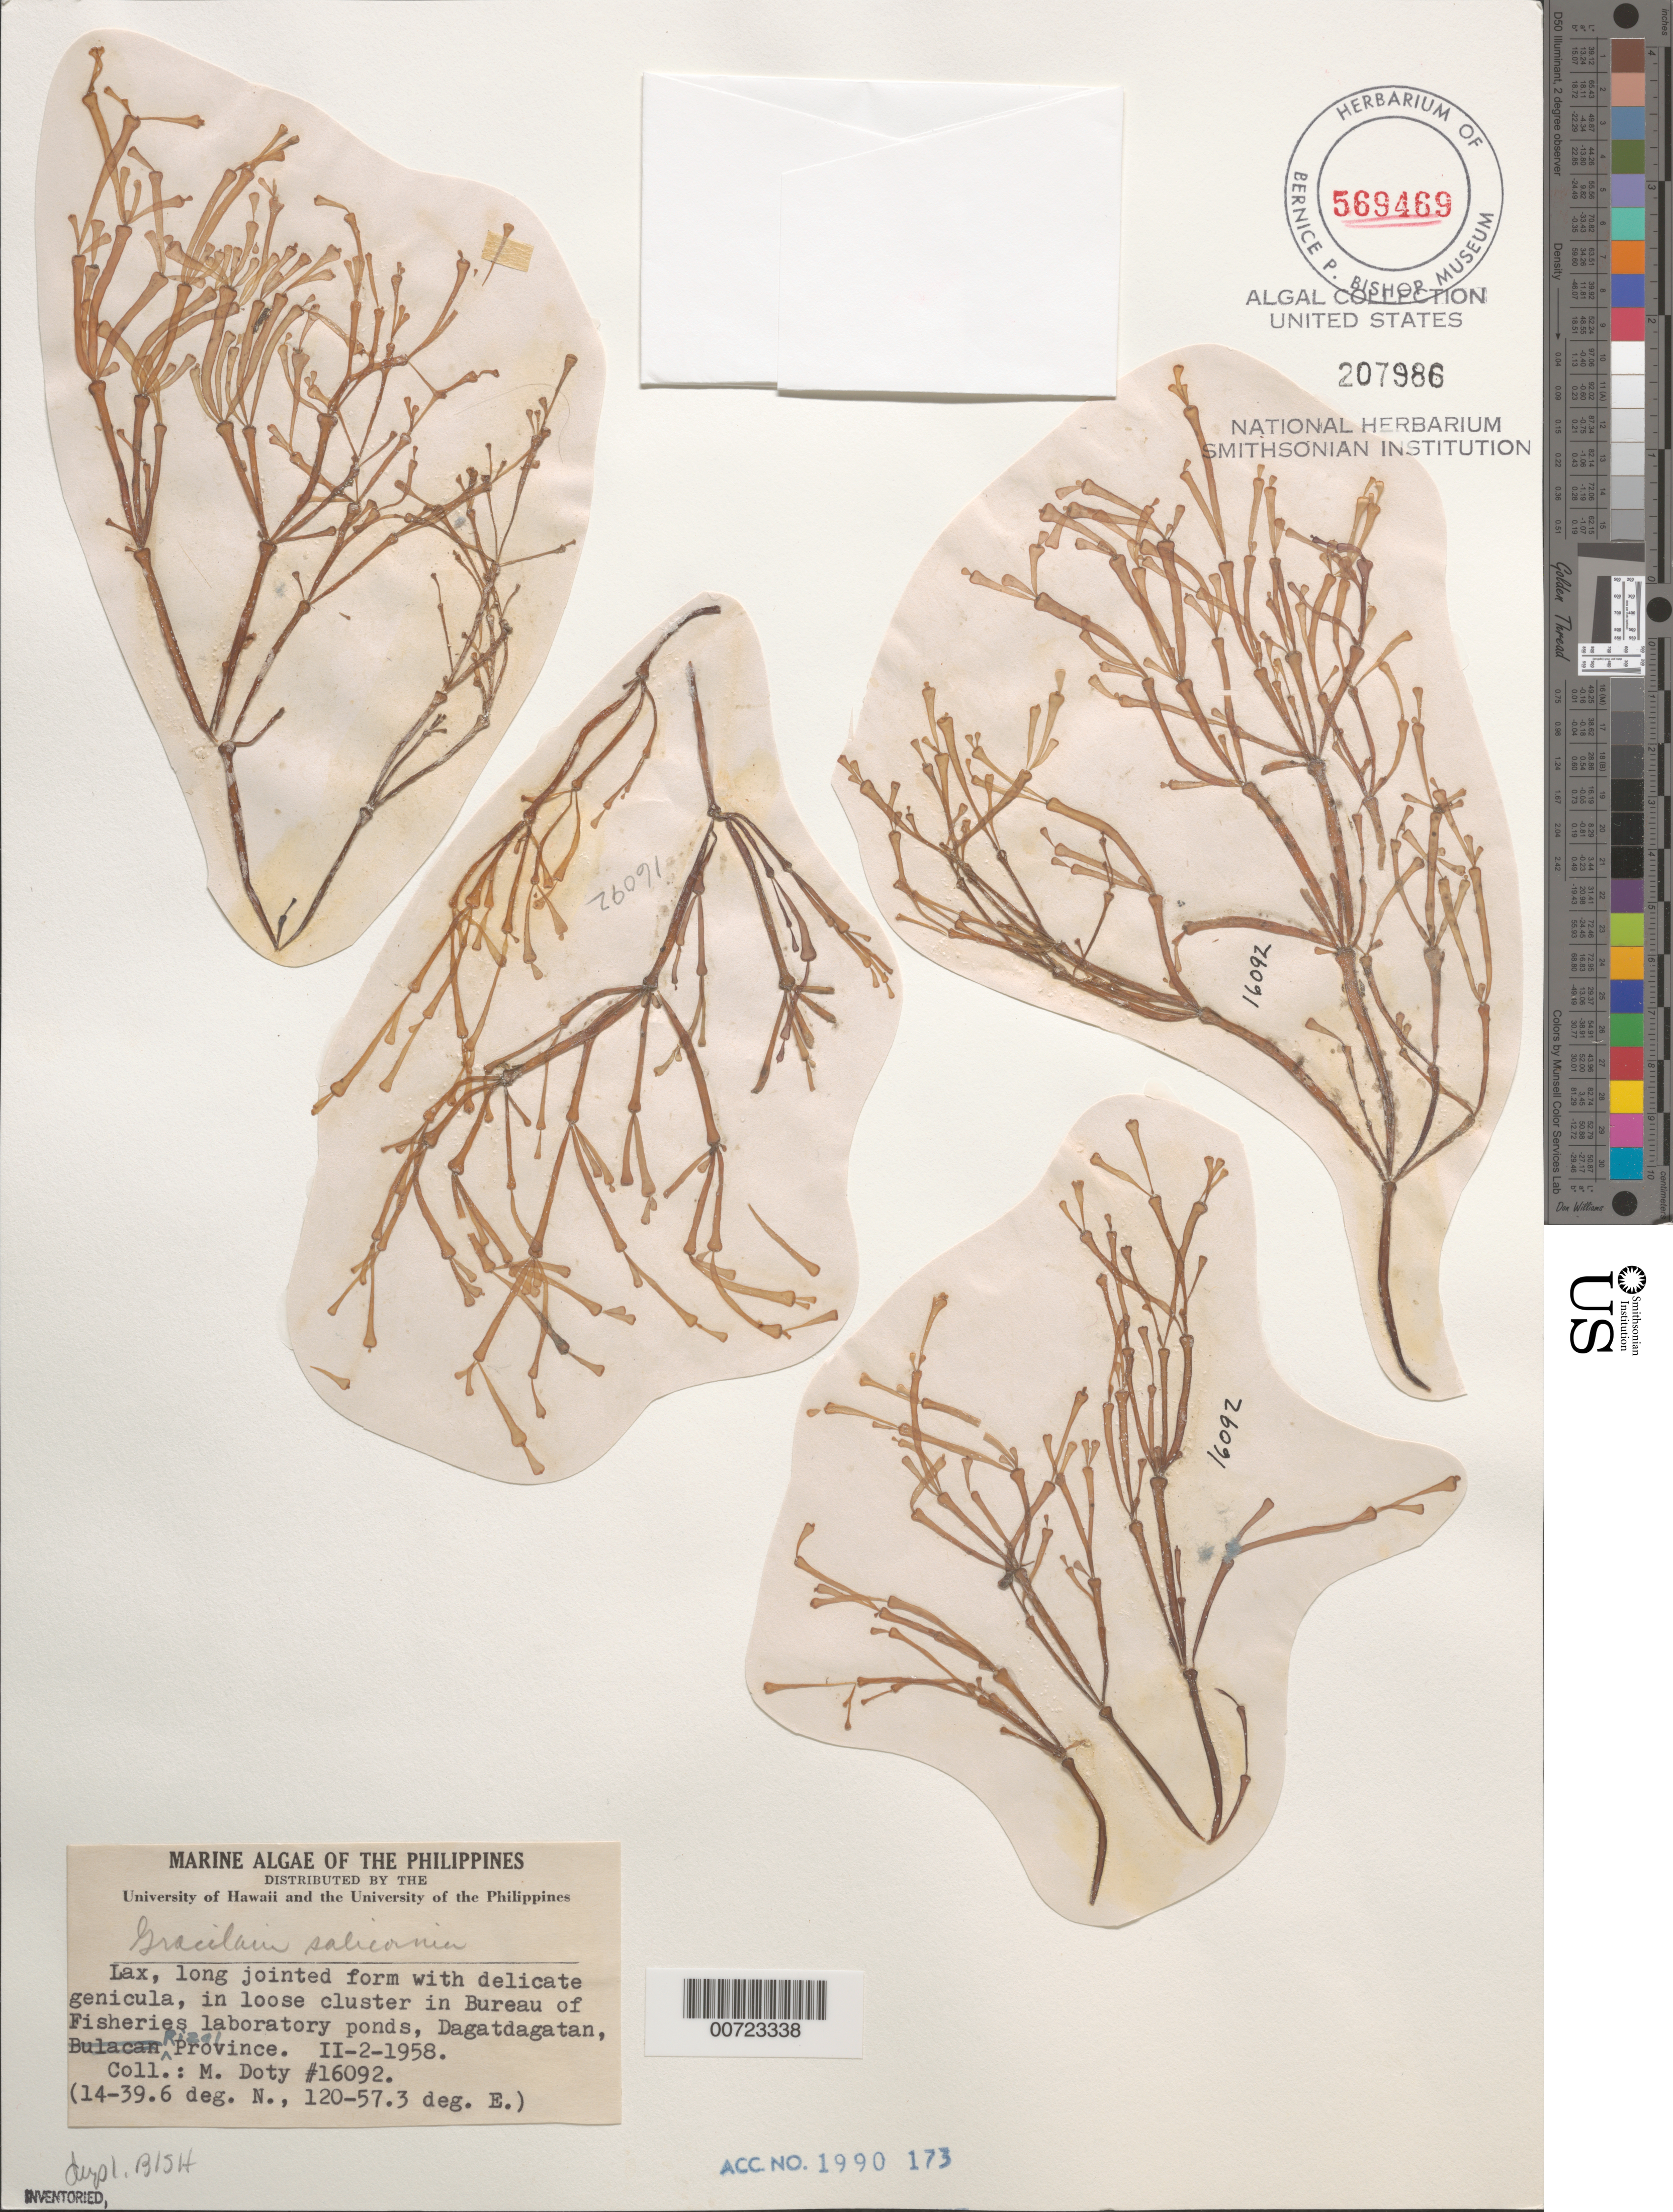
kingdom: Plantae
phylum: Rhodophyta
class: Florideophyceae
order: Gracilariales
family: Gracilariaceae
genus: Gracilaria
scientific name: Gracilaria salicornia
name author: (C. Agardh) E.Y. Dawson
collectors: M. S. Doty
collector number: MSD 16092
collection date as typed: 02 Feb 1958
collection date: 1958-02-02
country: Philippines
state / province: National Capital Region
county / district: Manila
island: Luzon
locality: Dagatdagatan, Bureau of Fisheries laboratory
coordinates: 14-39.6 deg. N, 120-57.3 deg. E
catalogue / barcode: US 207986